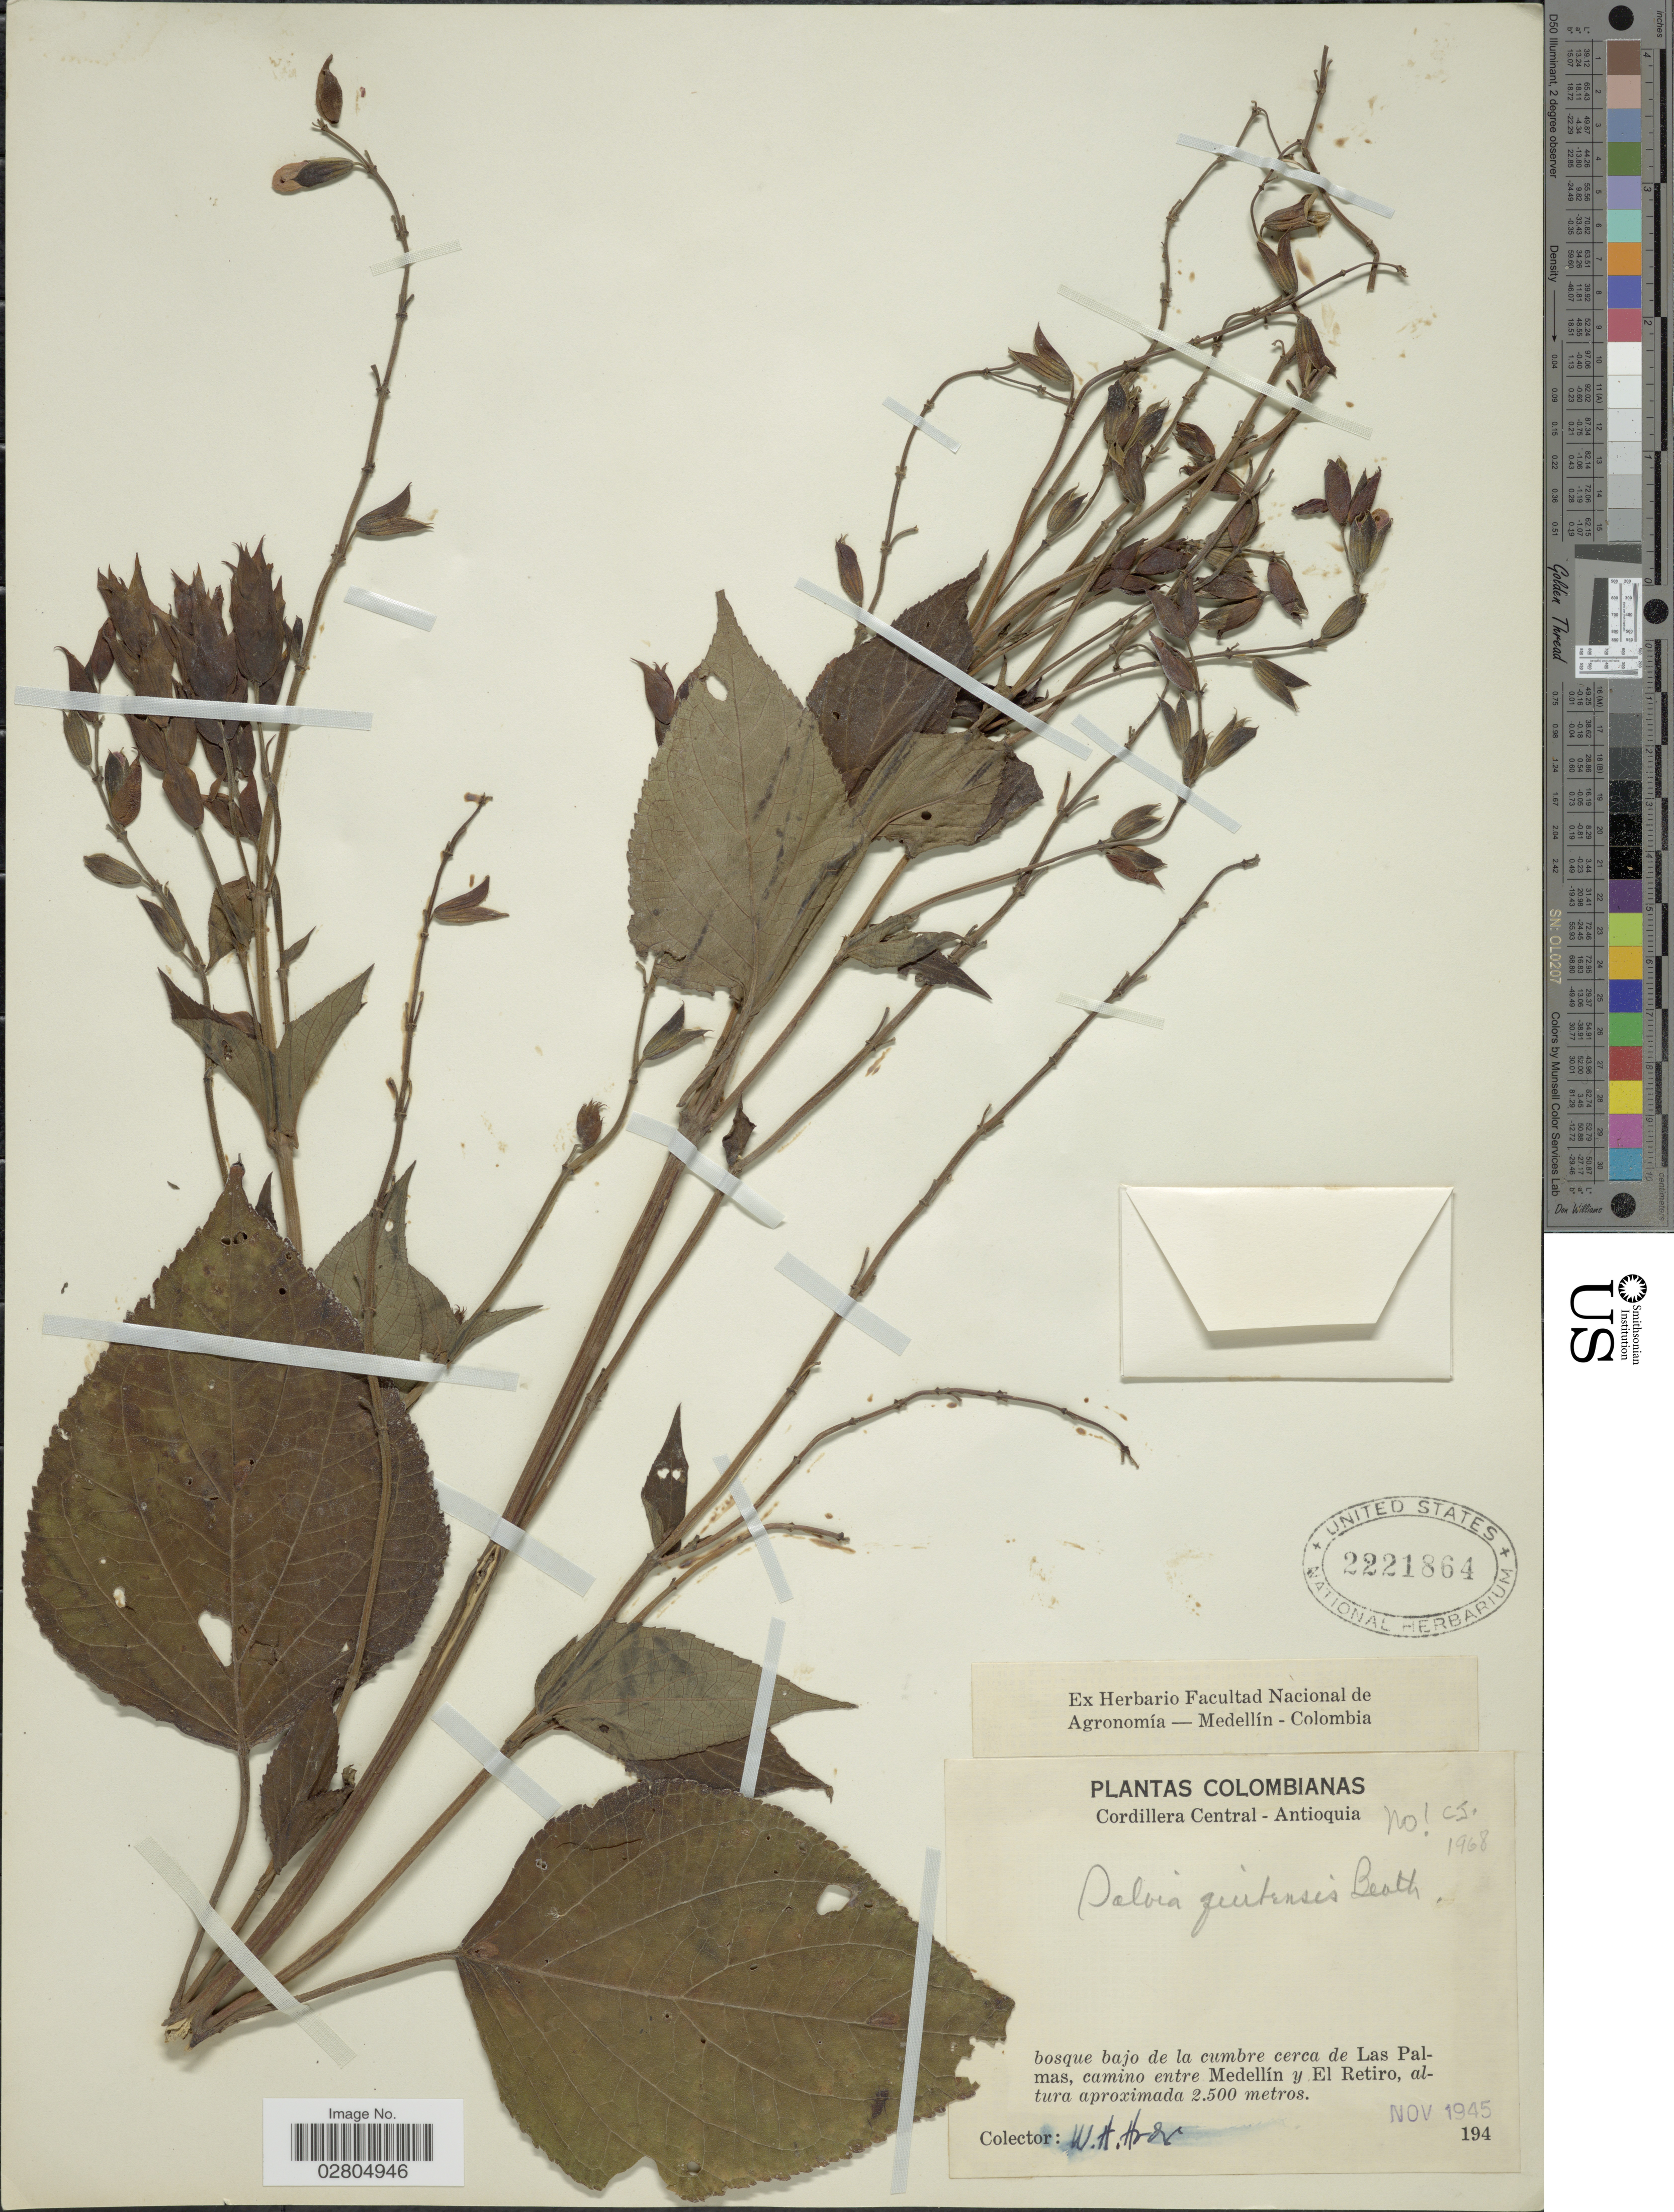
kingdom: Plantae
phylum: Tracheophyta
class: Magnoliopsida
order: Lamiales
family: Lamiaceae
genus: Salvia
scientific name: Salvia quitensis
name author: Benth.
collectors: W. Hodge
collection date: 1945-11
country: Colombia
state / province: Antioquia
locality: Cordillera Central. Bosque bajo de la cumbre de Las Palmas, camino entre Medellín y el Retiro.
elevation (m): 2500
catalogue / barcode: US 2221864